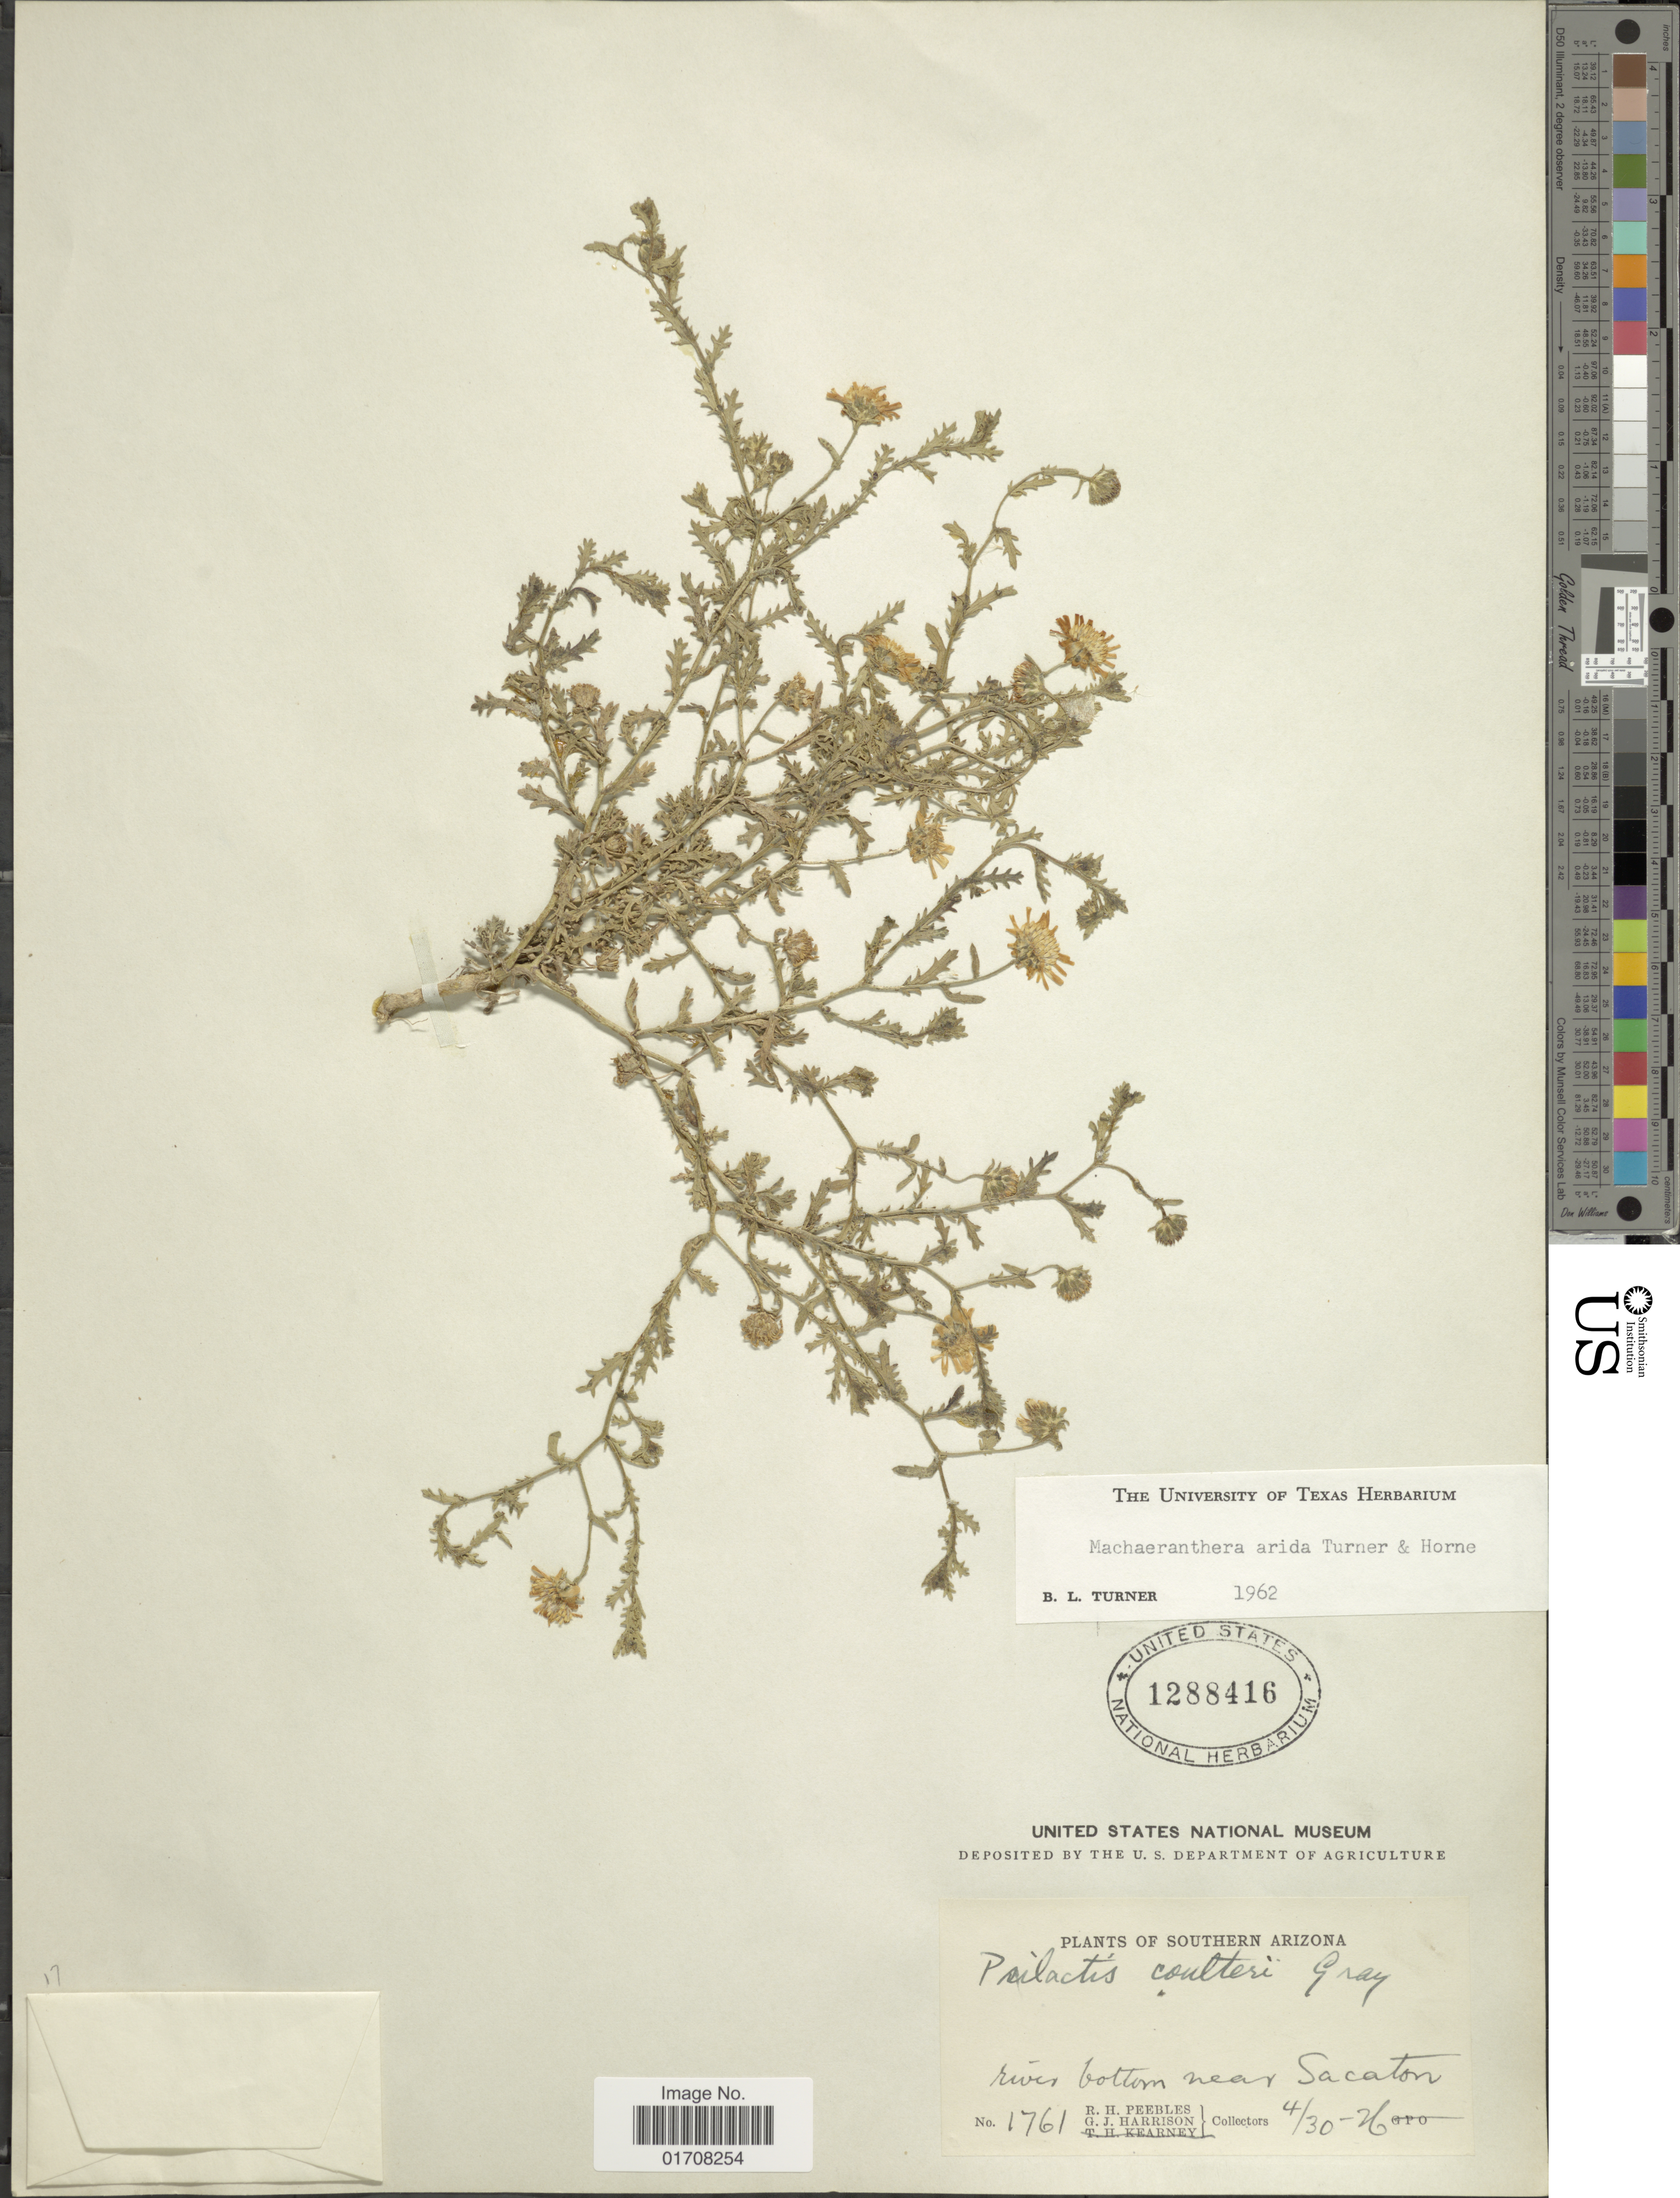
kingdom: Plantae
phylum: Tracheophyta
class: Magnoliopsida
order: Asterales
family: Asteraceae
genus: Machaeranthera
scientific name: Machaeranthera arida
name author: B.L. Turner & D.B. Horne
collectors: R. H. Peebles & G. J. Harrison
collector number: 1761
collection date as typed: Transcribed d/m/y: 30/4/26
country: United States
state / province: Arizona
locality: Southern Arizona, river bottom near Sacaton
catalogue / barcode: US 1288416